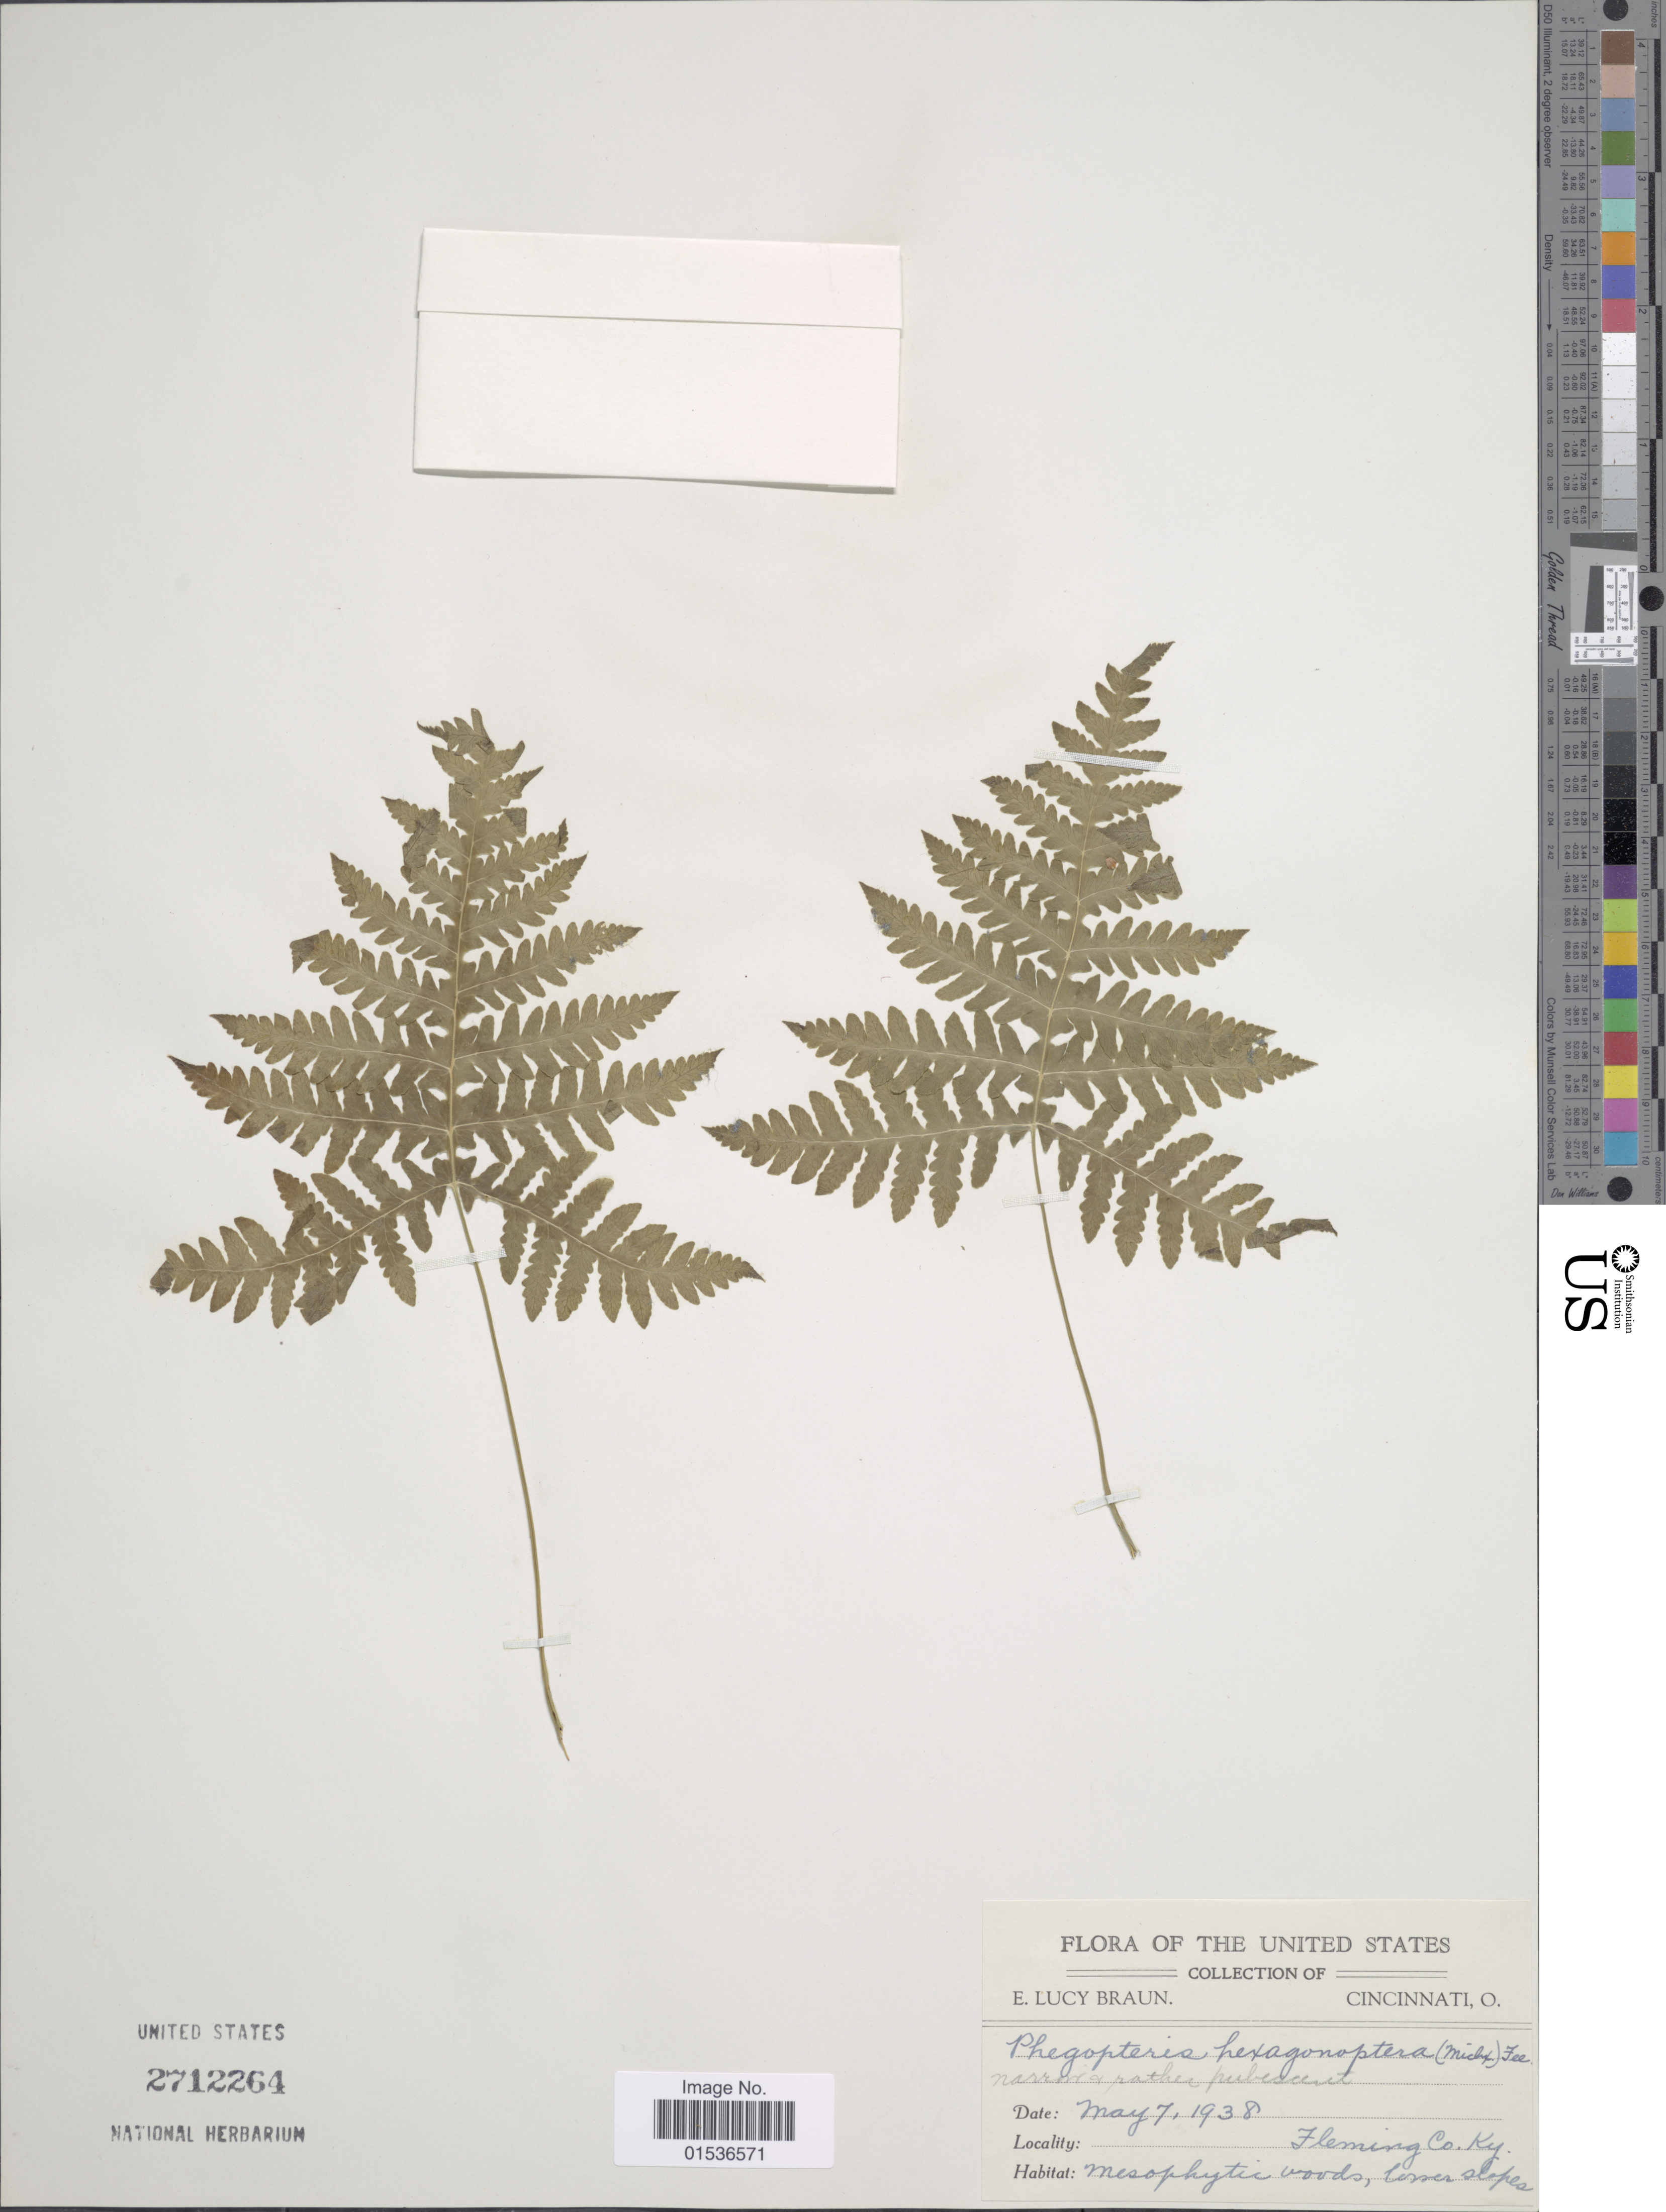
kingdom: Plantae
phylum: Tracheophyta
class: Polypodiopsida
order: Polypodiales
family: Thelypteridaceae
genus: Phegopteris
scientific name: Phegopteris hexagonoptera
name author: (Michx.) Fée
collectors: E. L. Braun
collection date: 1938-05-07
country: United States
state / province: Kentucky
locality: United States, Fleming Co. Ky.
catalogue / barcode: US 2712264